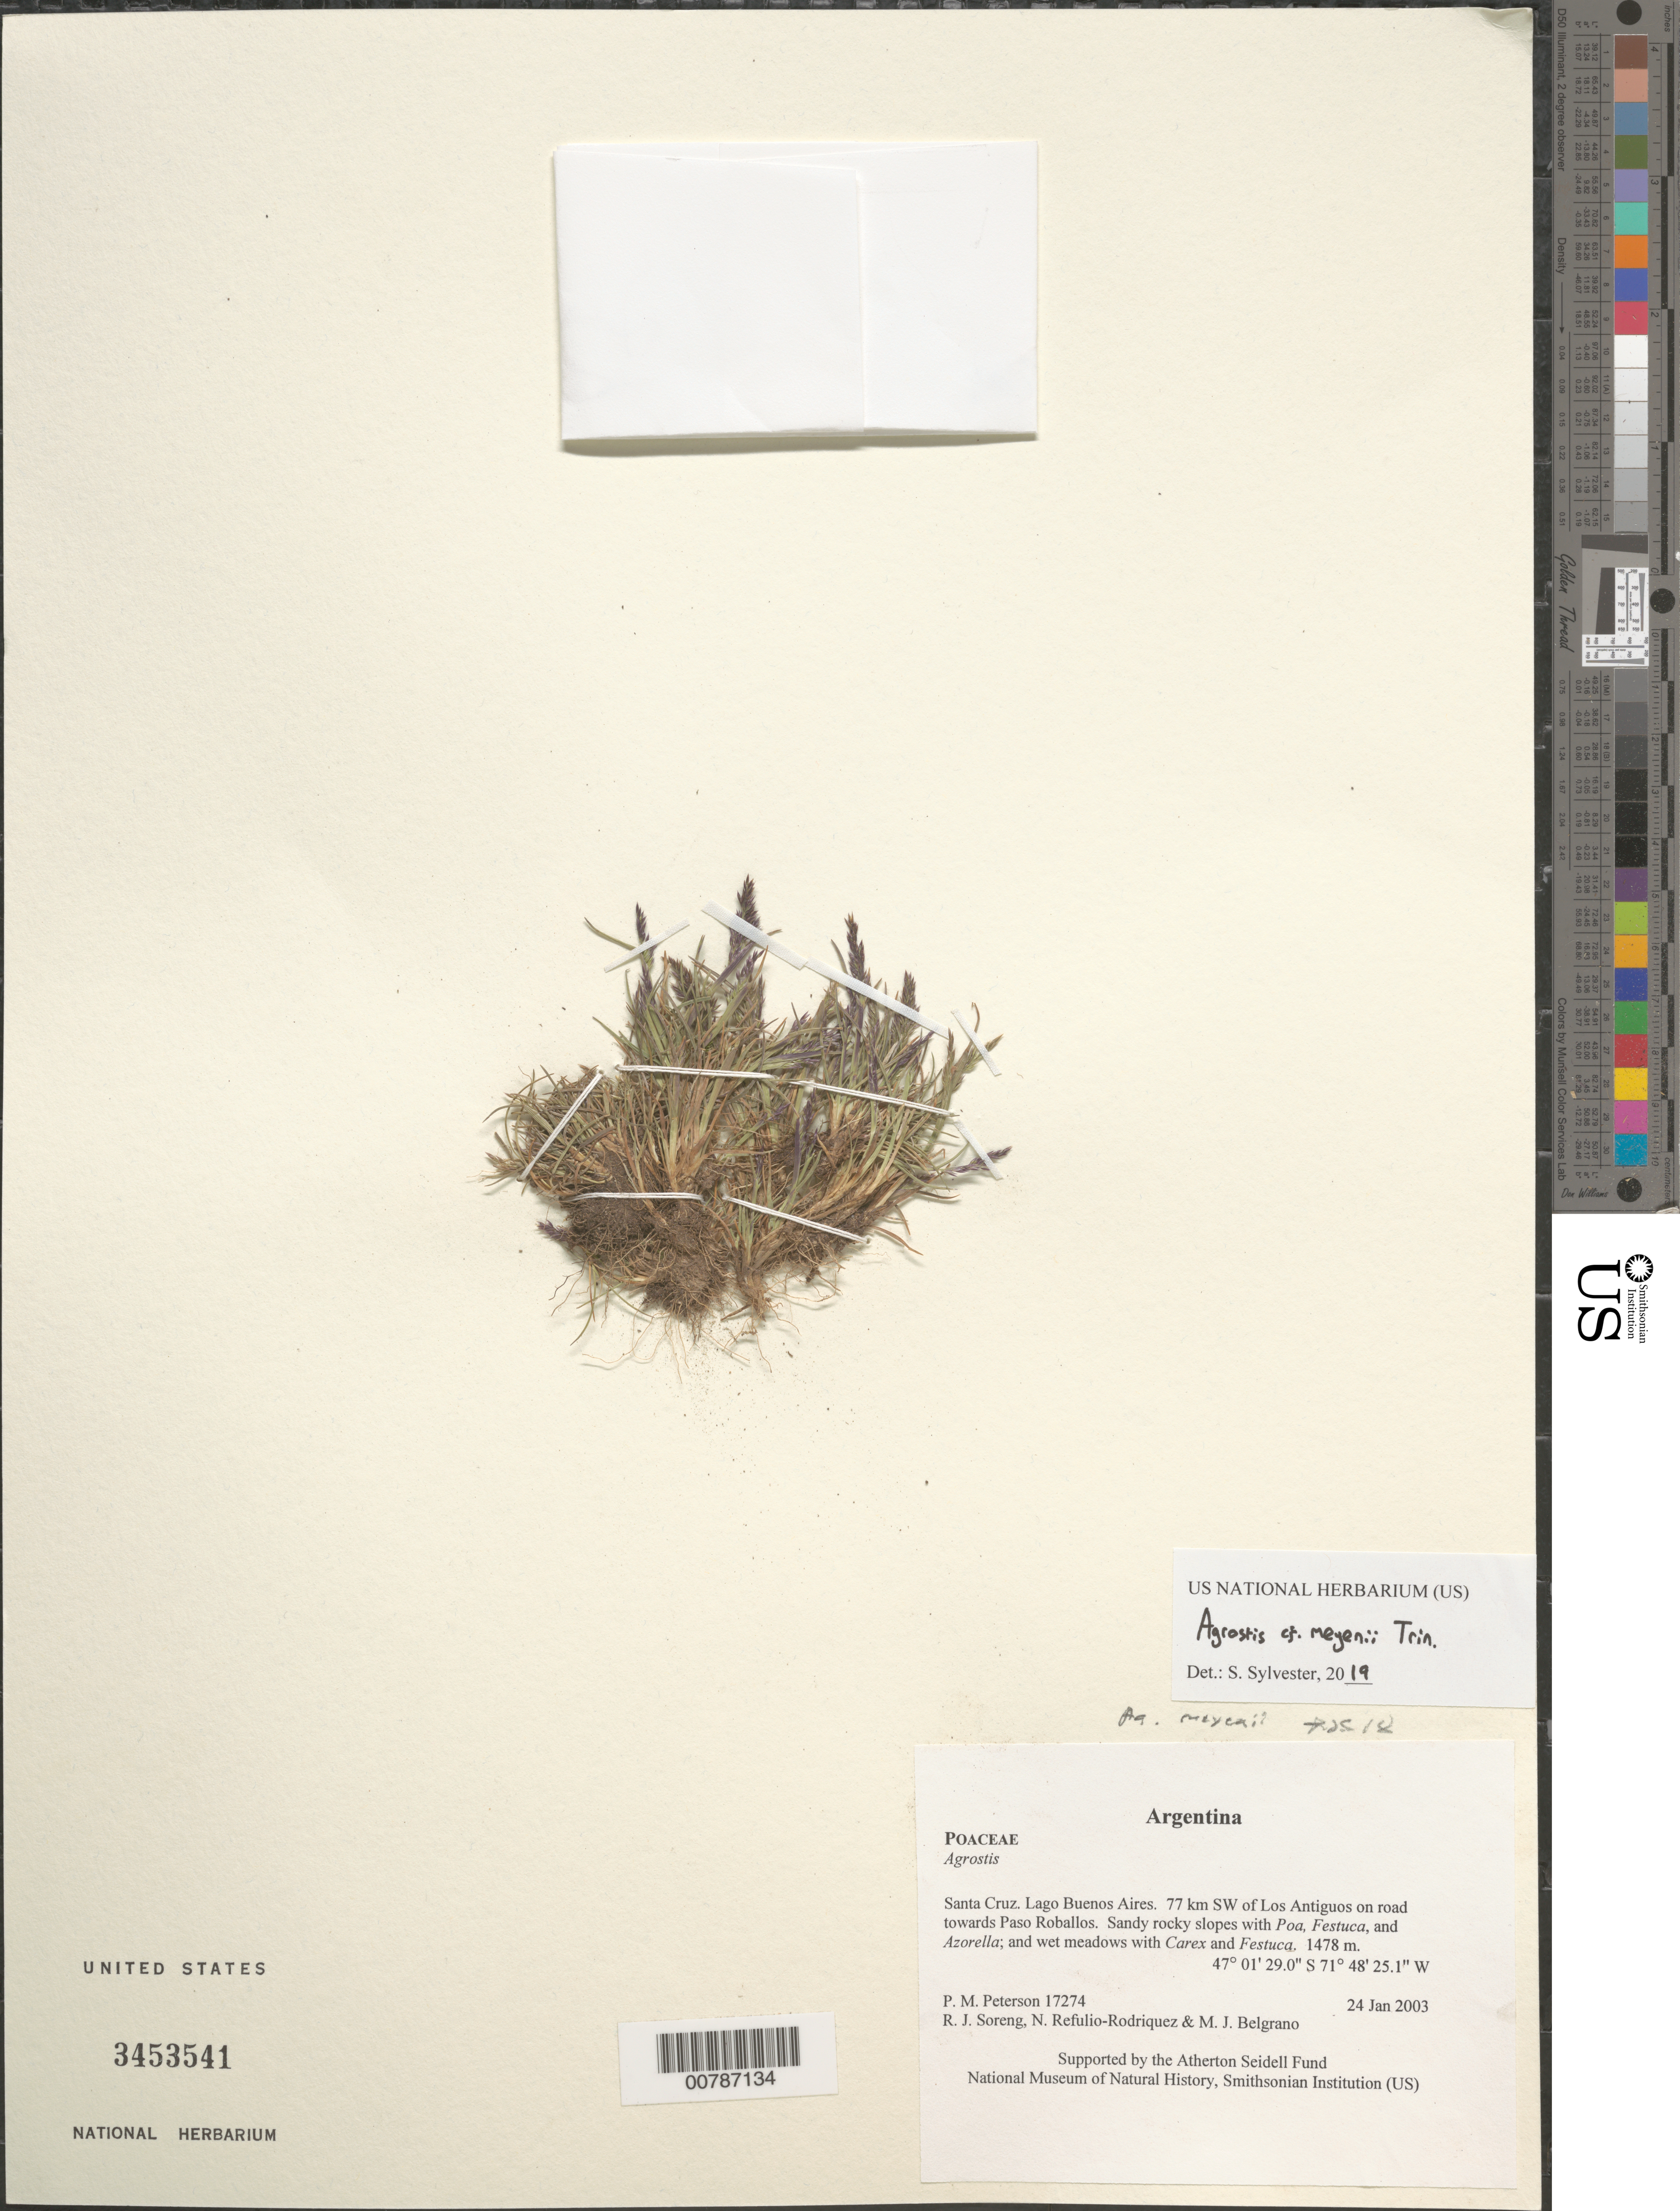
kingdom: Plantae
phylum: Tracheophyta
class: Liliopsida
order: Poales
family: Poaceae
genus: Agrostis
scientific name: Agrostis meyenii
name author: Trin.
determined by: Soreng, Robert J., Research Associate (BOT), Smithsonian Institution - National Museum of Natural History (UNITED STATES)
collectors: P. M. Peterson, R. J. Soreng, N. Refulio-Rodríguez & M. Belgrano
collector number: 17274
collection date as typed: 24 Jan 2003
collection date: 2003-01-24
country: Argentina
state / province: Santa Cruz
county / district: Lago Buenos Aires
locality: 77 km SW of Los Antiguos on road towards Paso Roballos. Sandy rocky slopes with Poa, Festuca, and Azorella; and wet meadows with Carex and Festuca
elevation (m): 1478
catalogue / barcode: US 3453541